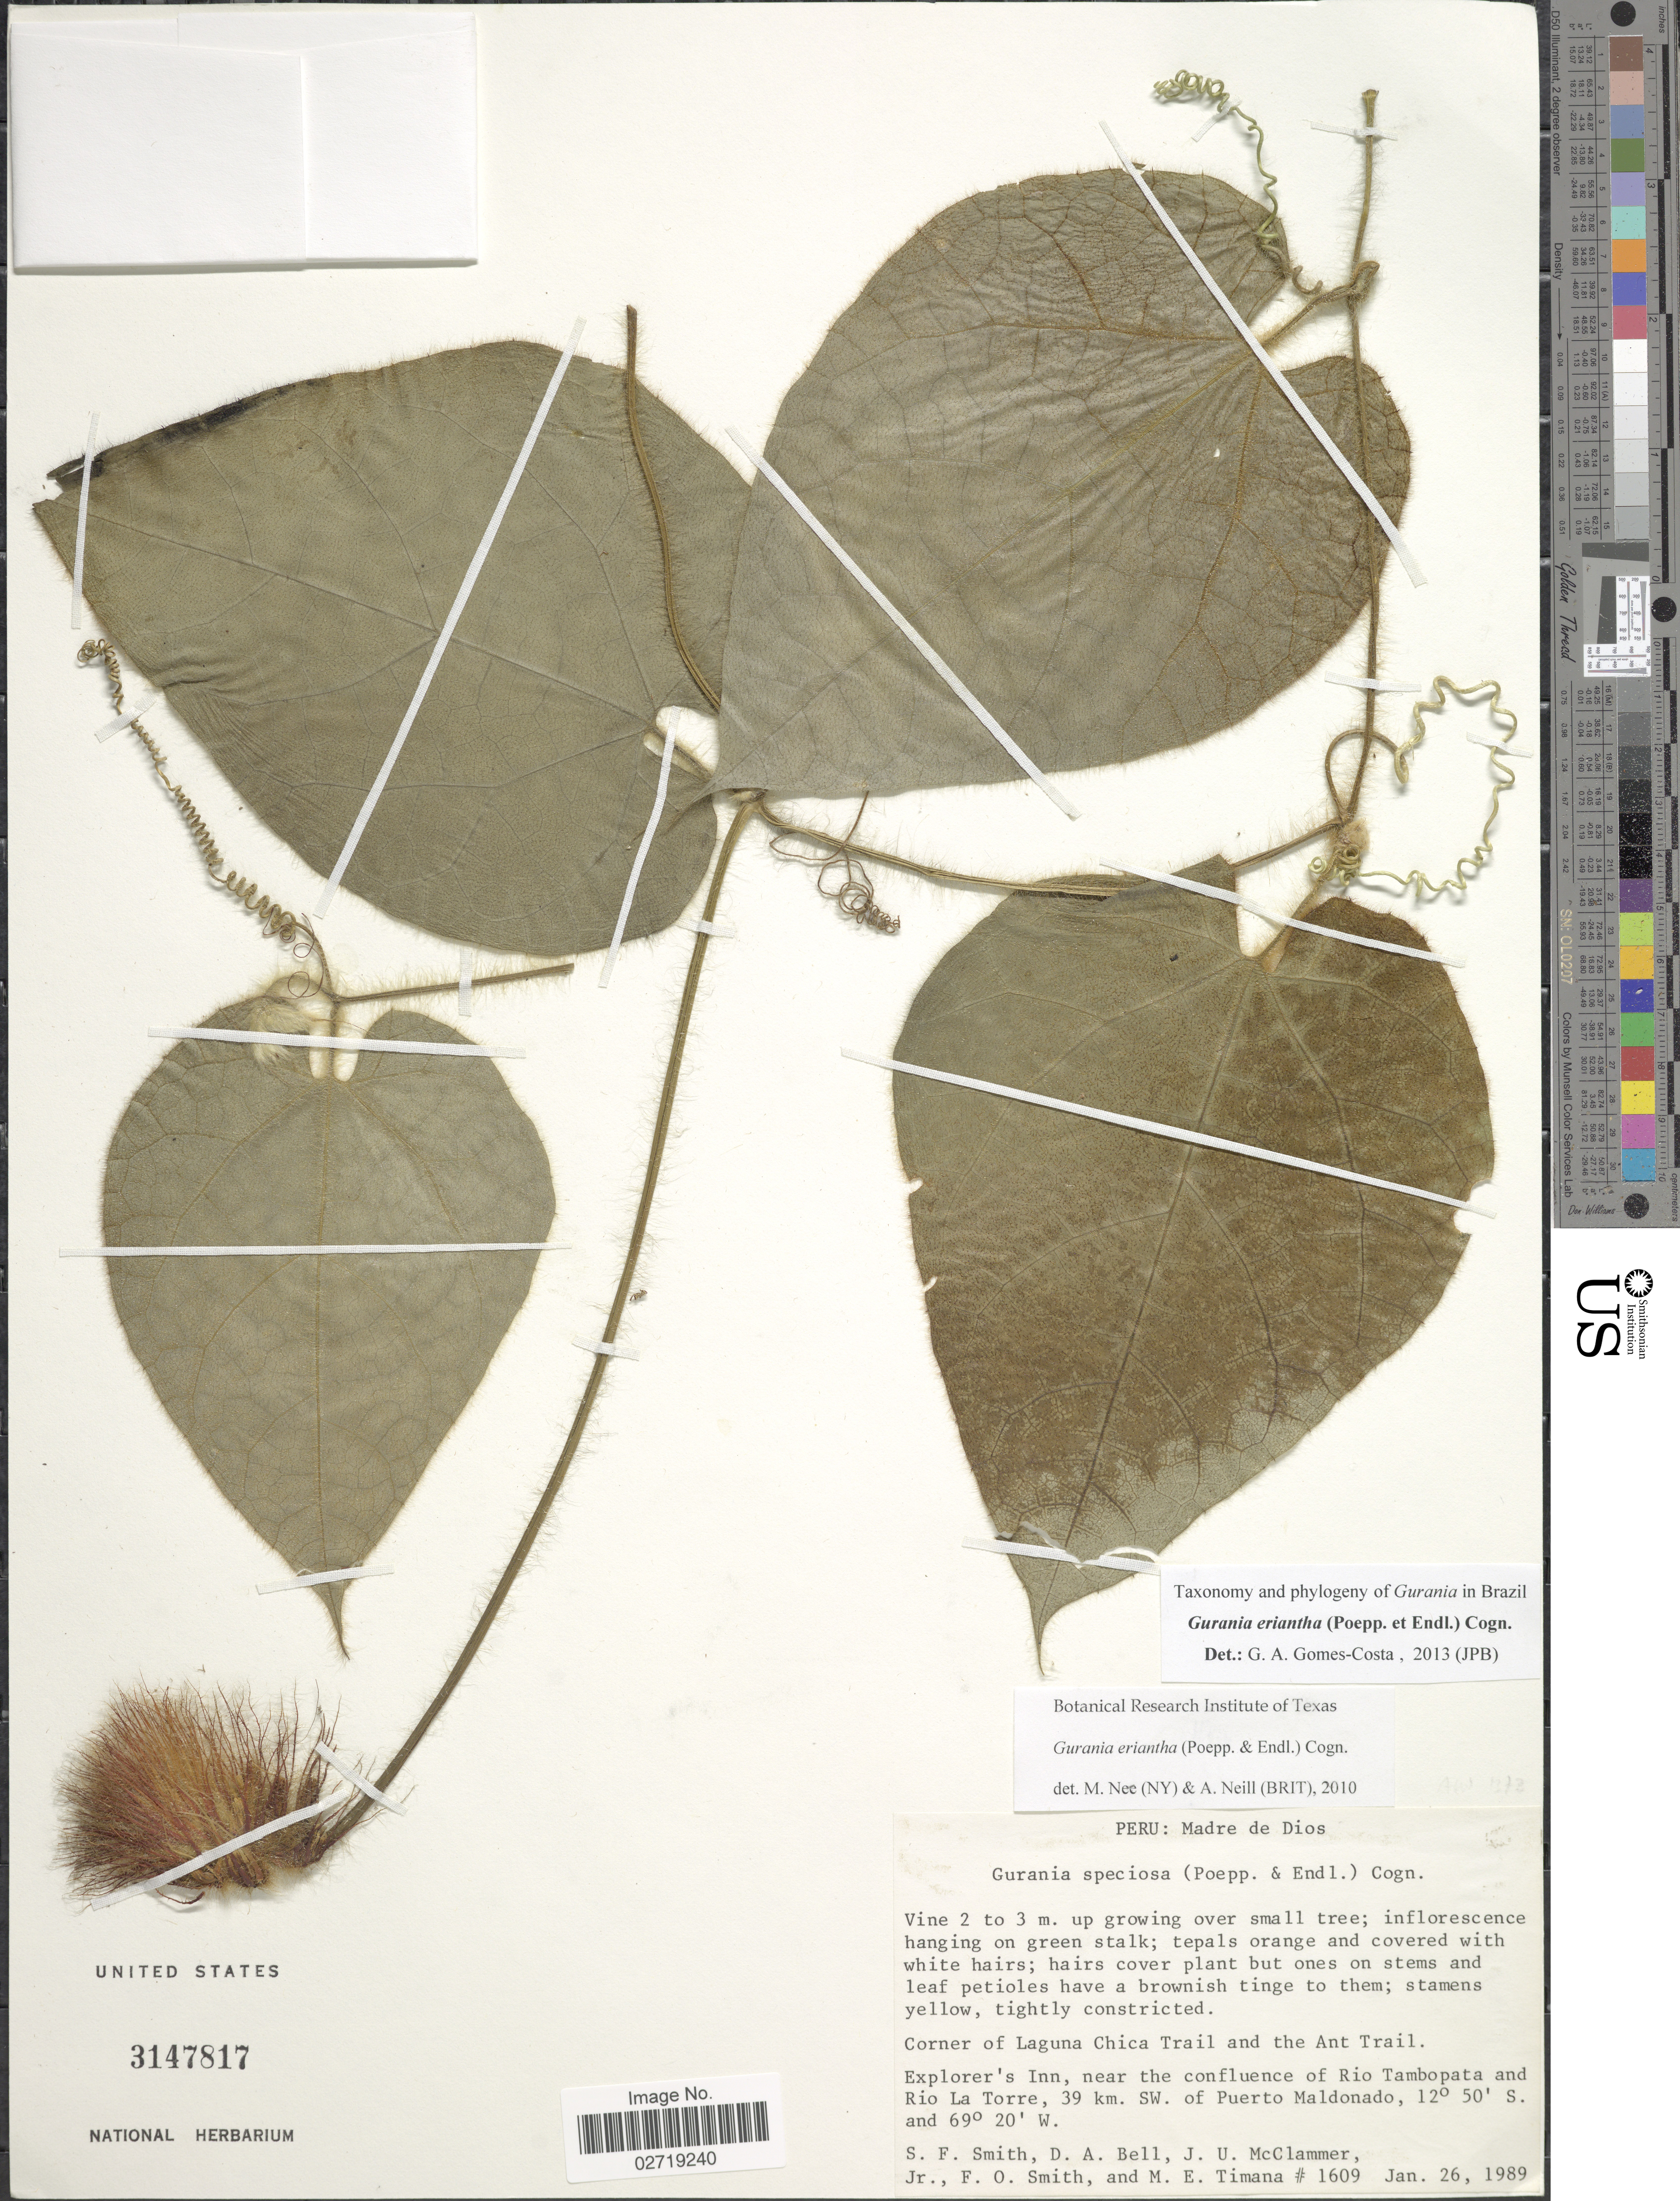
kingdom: Plantae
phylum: Tracheophyta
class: Magnoliopsida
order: Cucurbitales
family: Cucurbitaceae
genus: Gurania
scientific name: Gurania eriantha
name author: (Poepp. & Endl.) Cogn.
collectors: S.F. Smith, D. A. Bell, J. McClammer Jr. & F. Smith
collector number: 1609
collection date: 1989-01-26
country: Peru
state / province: Madre de Dios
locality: Corner of Laguna Chica Trail and the Ant Trail. Explorer's Inn, near the confluence of Rio Tambopata and Rio La Torre, 39 km. SW. of Puerto Maldonado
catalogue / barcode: US 3147817